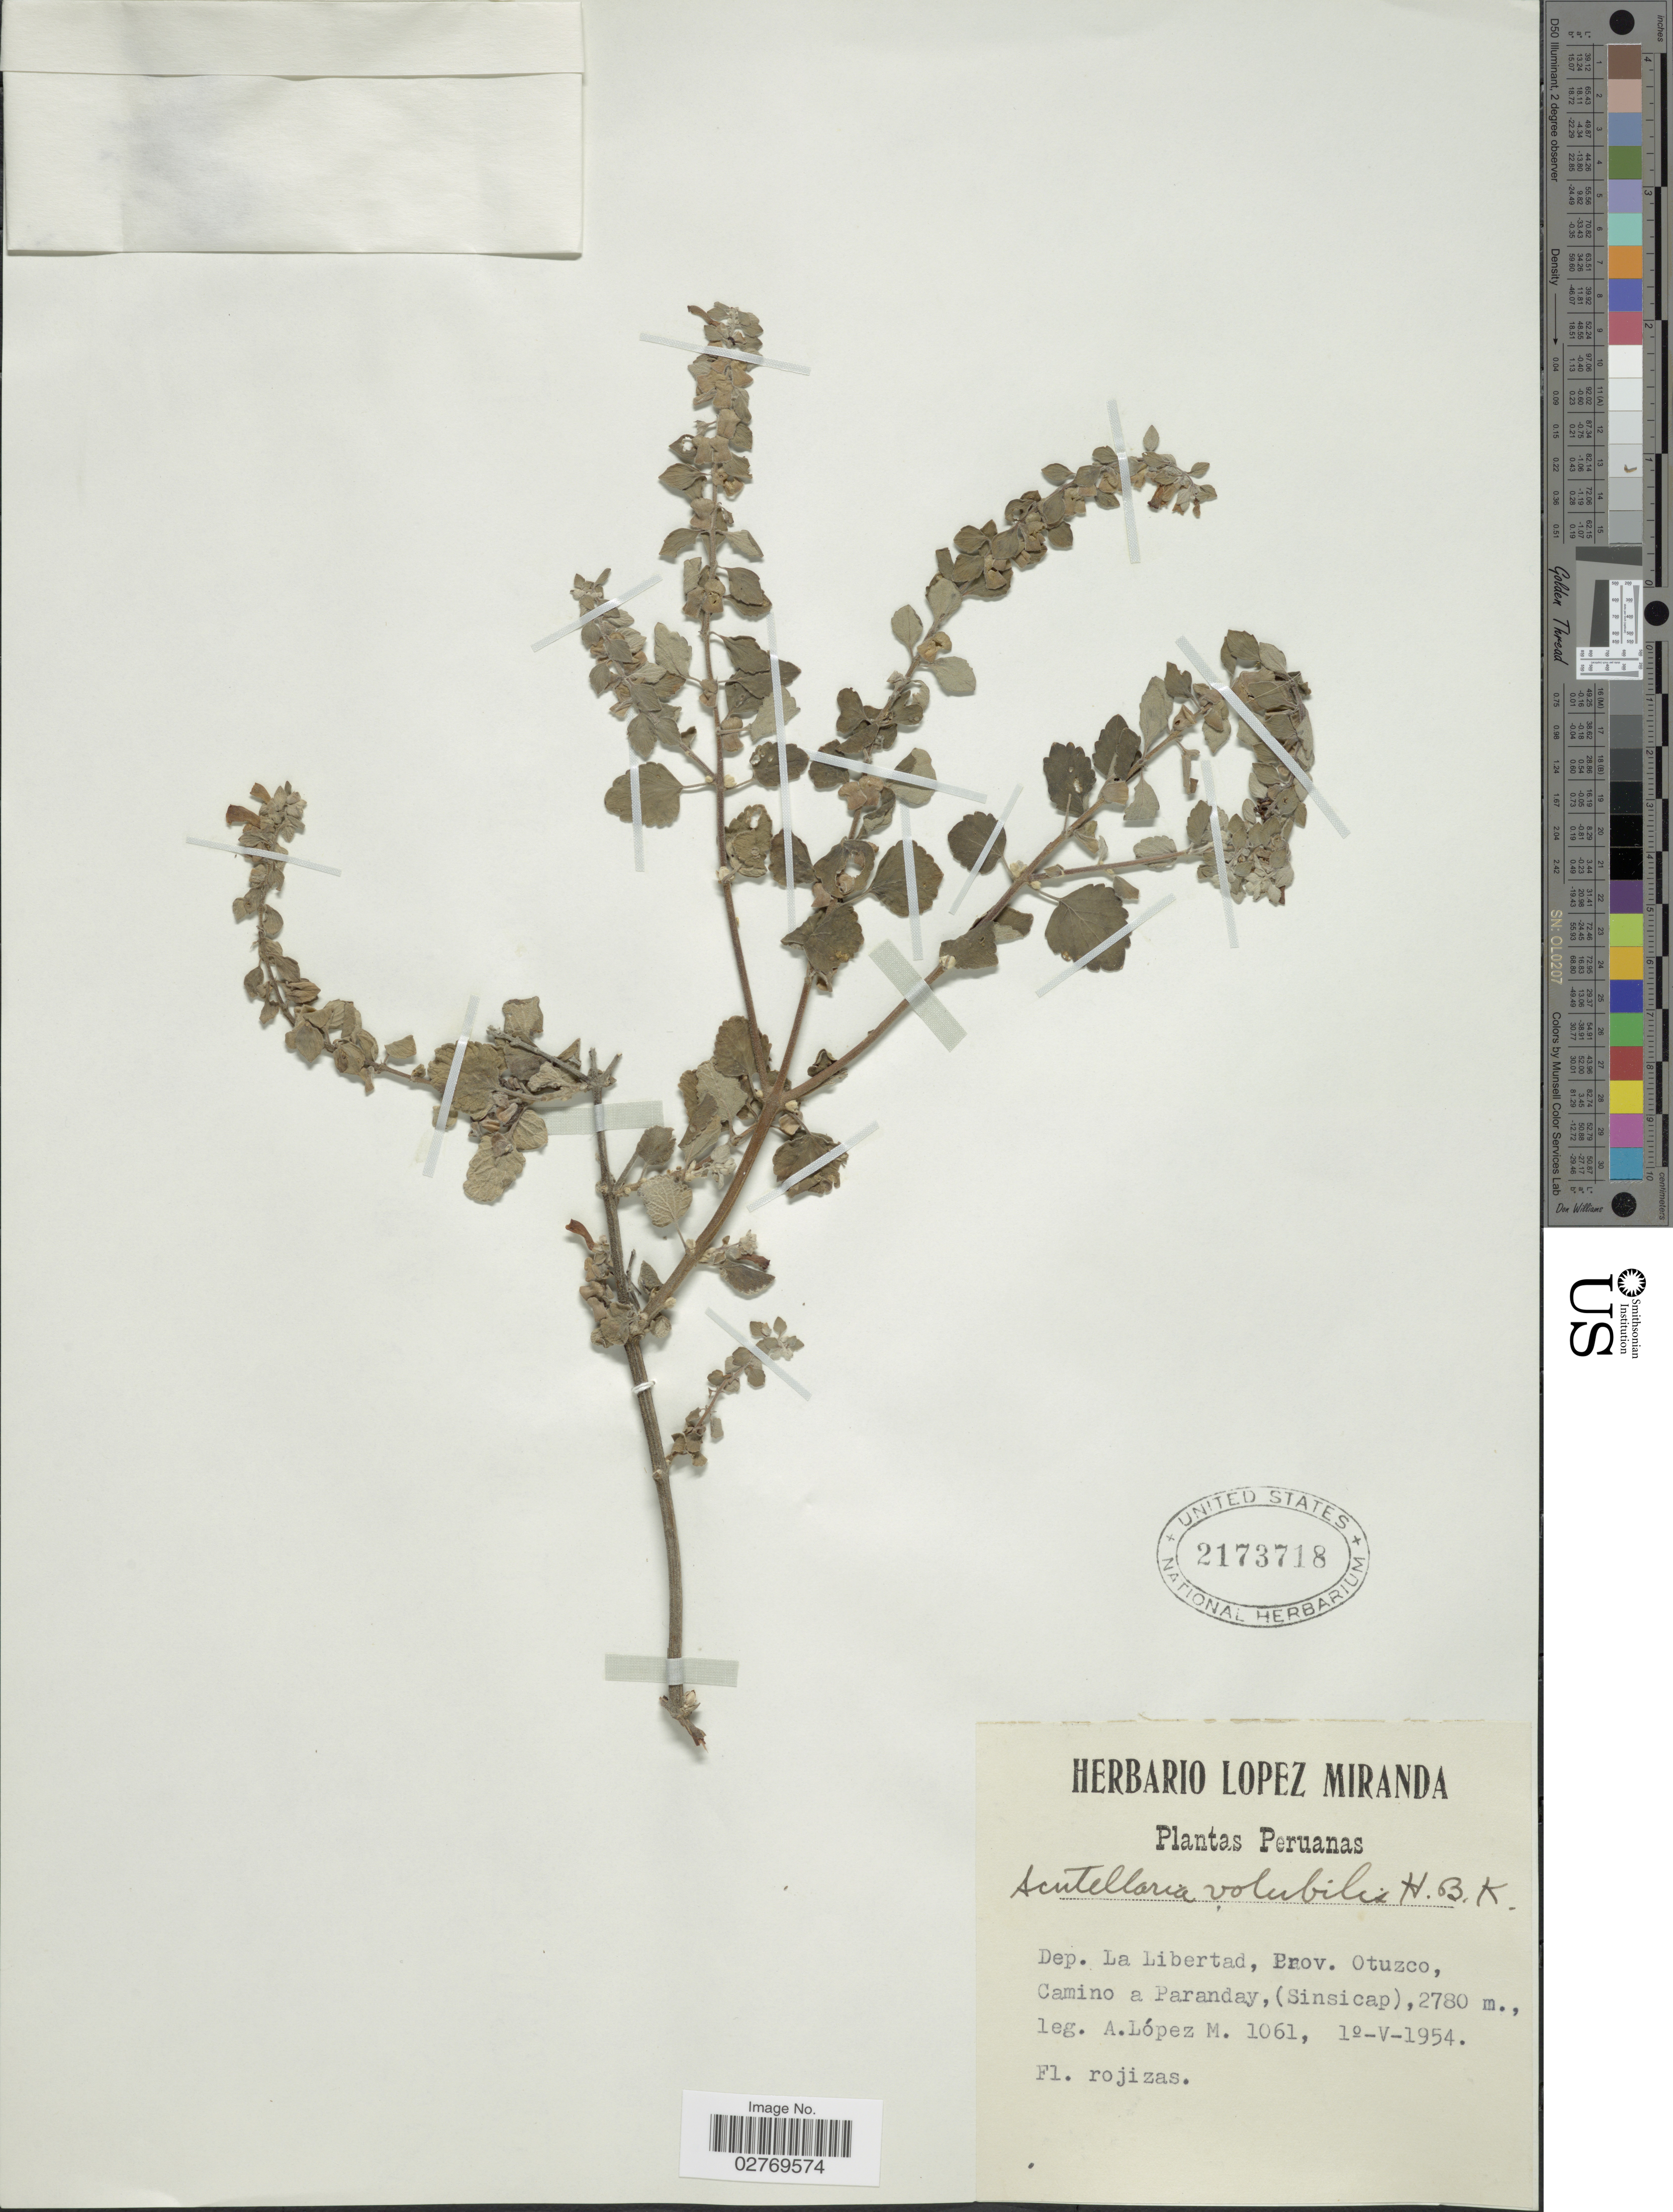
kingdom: Plantae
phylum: Tracheophyta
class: Magnoliopsida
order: Lamiales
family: Lamiaceae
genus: Scutellaria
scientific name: Scutellaria volubilis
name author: Kunth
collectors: A. López M.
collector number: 1061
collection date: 1954-05-10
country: Peru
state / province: La Libertad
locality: Dep. La Libertad, Prov. Otuzco, Camino a Paranday, (Sinsicap).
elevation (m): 2780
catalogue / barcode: US 2173718